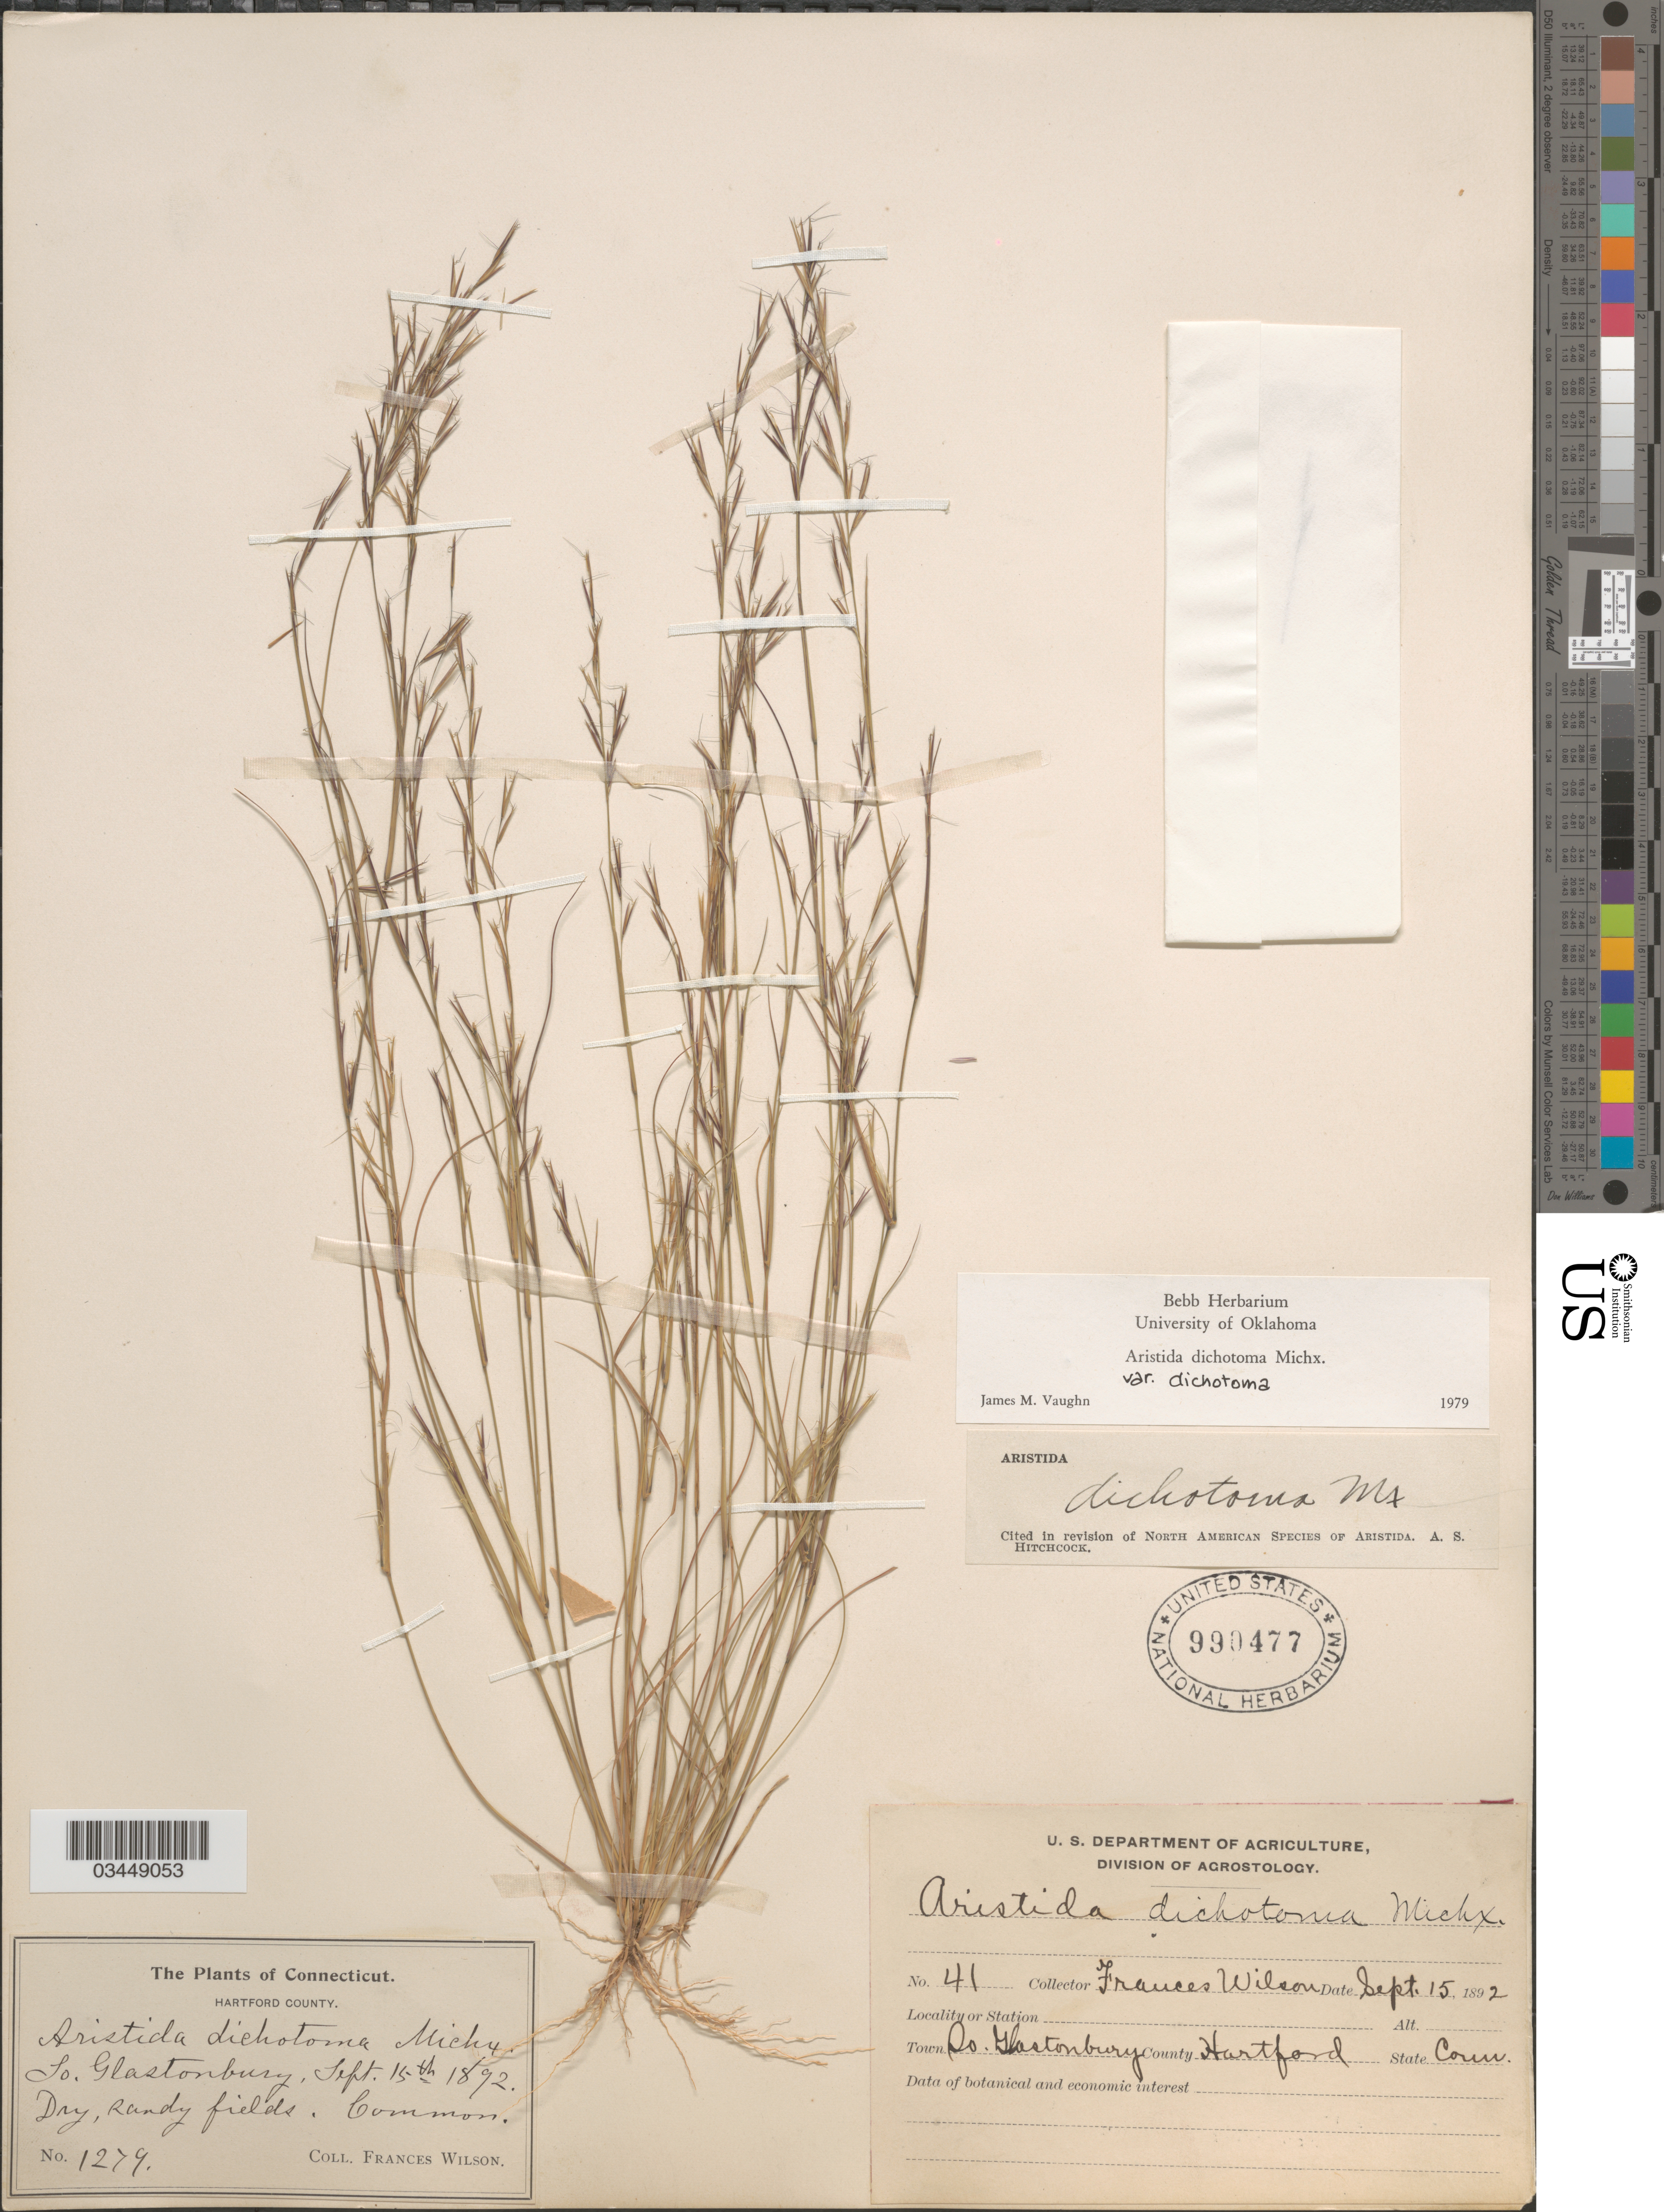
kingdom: Plantae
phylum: Tracheophyta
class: Liliopsida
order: Poales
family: Poaceae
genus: Aristida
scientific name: Aristida dichotoma var. dichotoma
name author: Michx.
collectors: F. Wilson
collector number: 1279/41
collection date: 1892-09-15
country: United States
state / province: Connecticut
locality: Town So. Glastonbury. County Hartford.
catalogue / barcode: US 990477